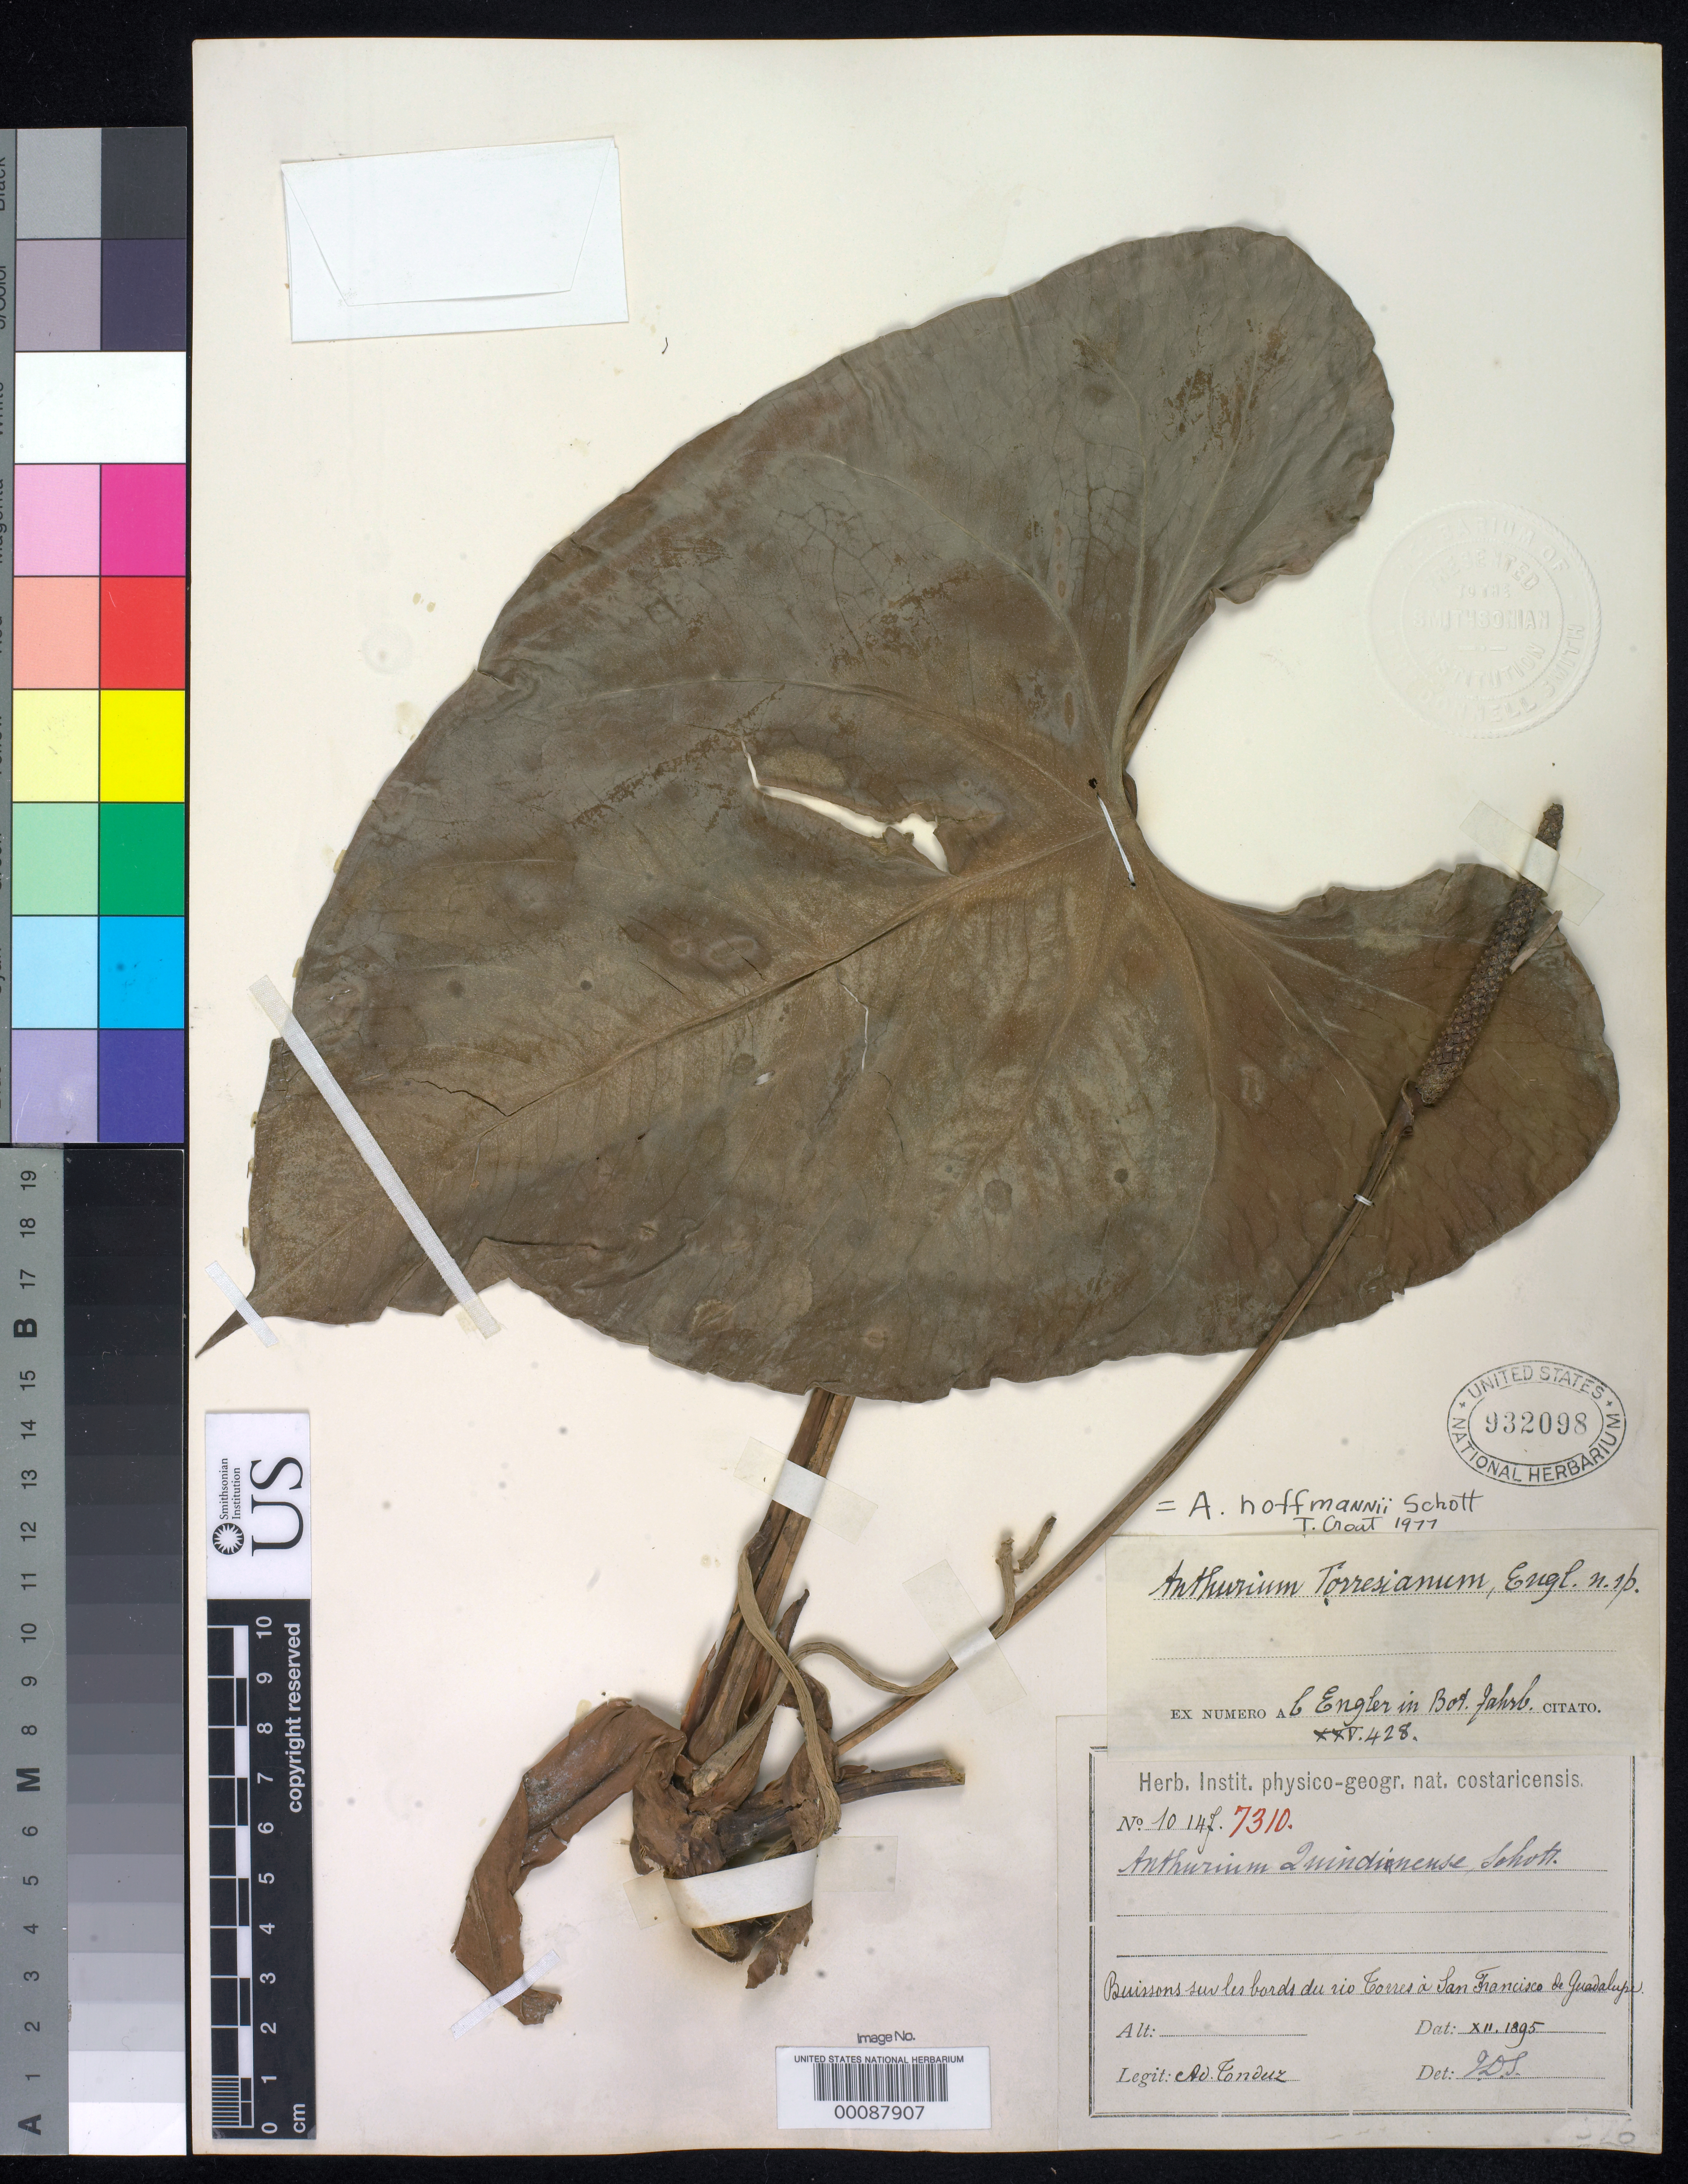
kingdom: Plantae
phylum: Tracheophyta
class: Liliopsida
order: Alismatales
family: Araceae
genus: Anthurium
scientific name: Anthurium torresianum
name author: Engl.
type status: Syntype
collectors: A. Tonduz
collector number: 10147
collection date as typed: Dec 1895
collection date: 1895-12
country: Costa Rica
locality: Buissons sur les bords du Rio Torres a San Francisco de Guadalupe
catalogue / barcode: US 932098